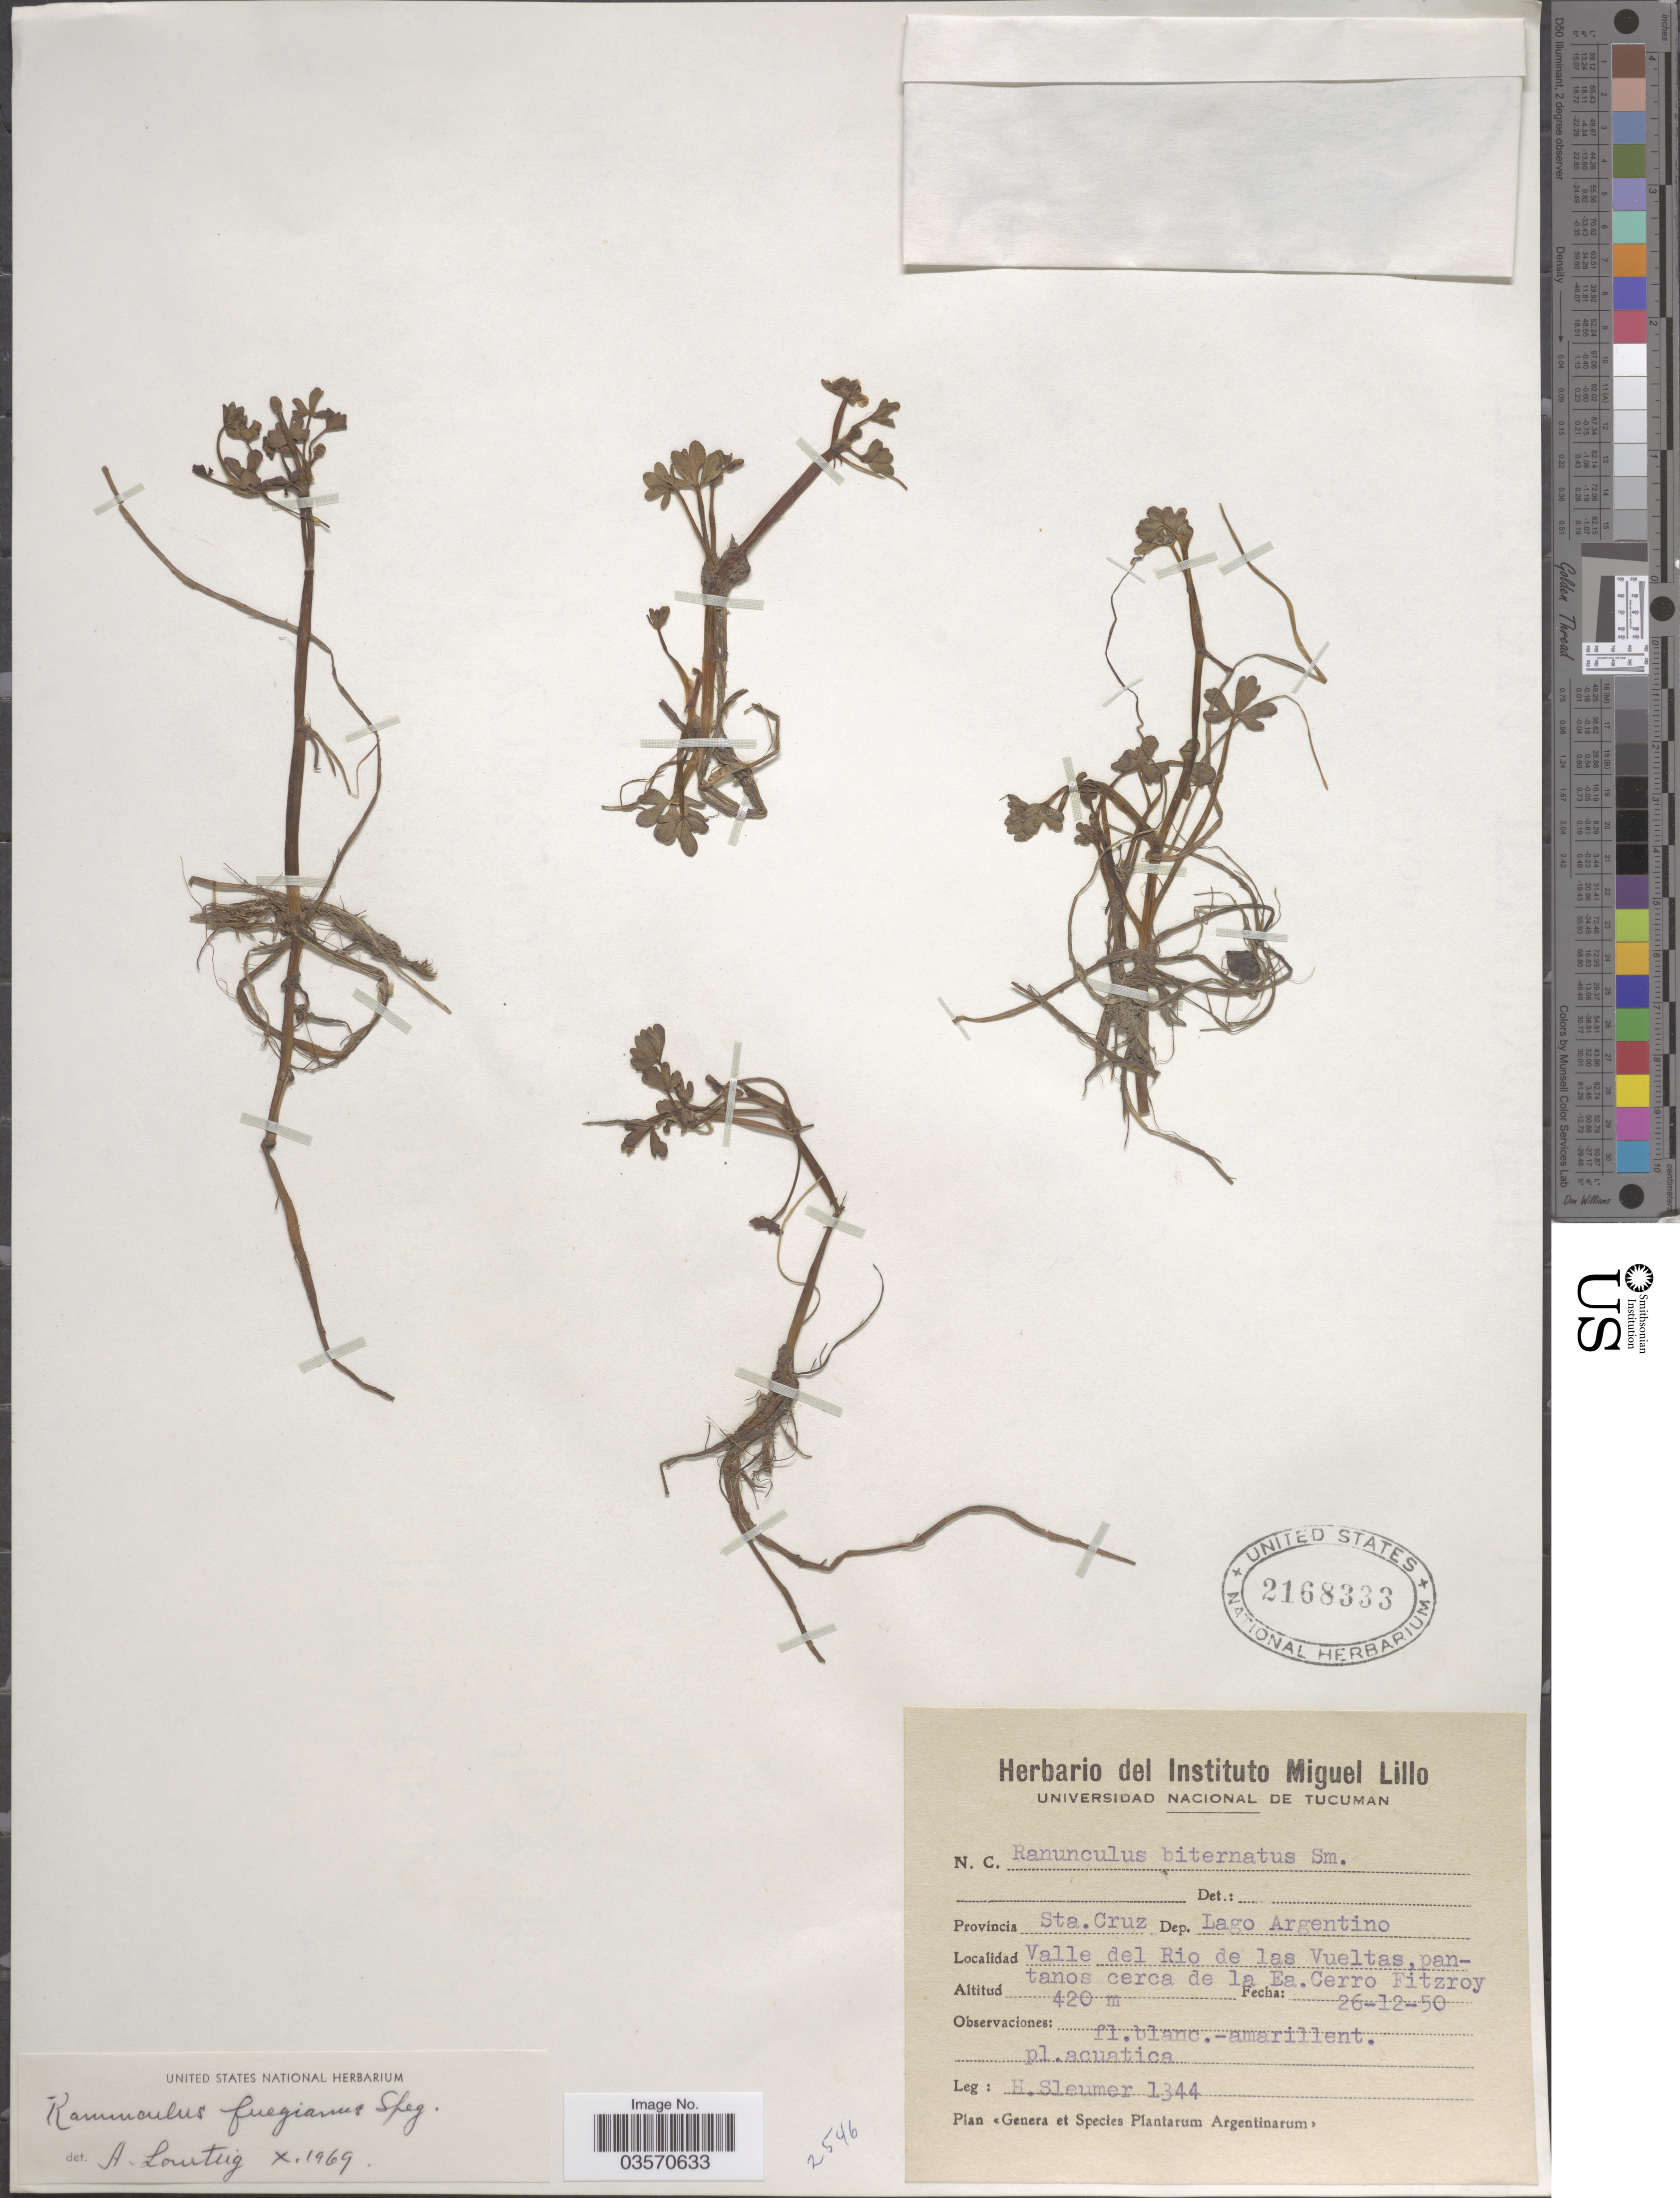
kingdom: Plantae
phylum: Tracheophyta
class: Magnoliopsida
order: Ranunculales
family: Ranunculaceae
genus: Ranunculus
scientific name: Ranunculus fuegianus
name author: Speg.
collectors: H. O. Sleumer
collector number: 1344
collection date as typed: Transcribed d/m/y: 26/12/50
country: Argentina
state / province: Santa Cruz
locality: Provincia: Sta. Cruz. Dep. Lago Argentino. Valle del Rio de las Vueltas, pantanos cerca de la Ea. Cerro Fitzroy.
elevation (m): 420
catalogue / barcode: US 2168333